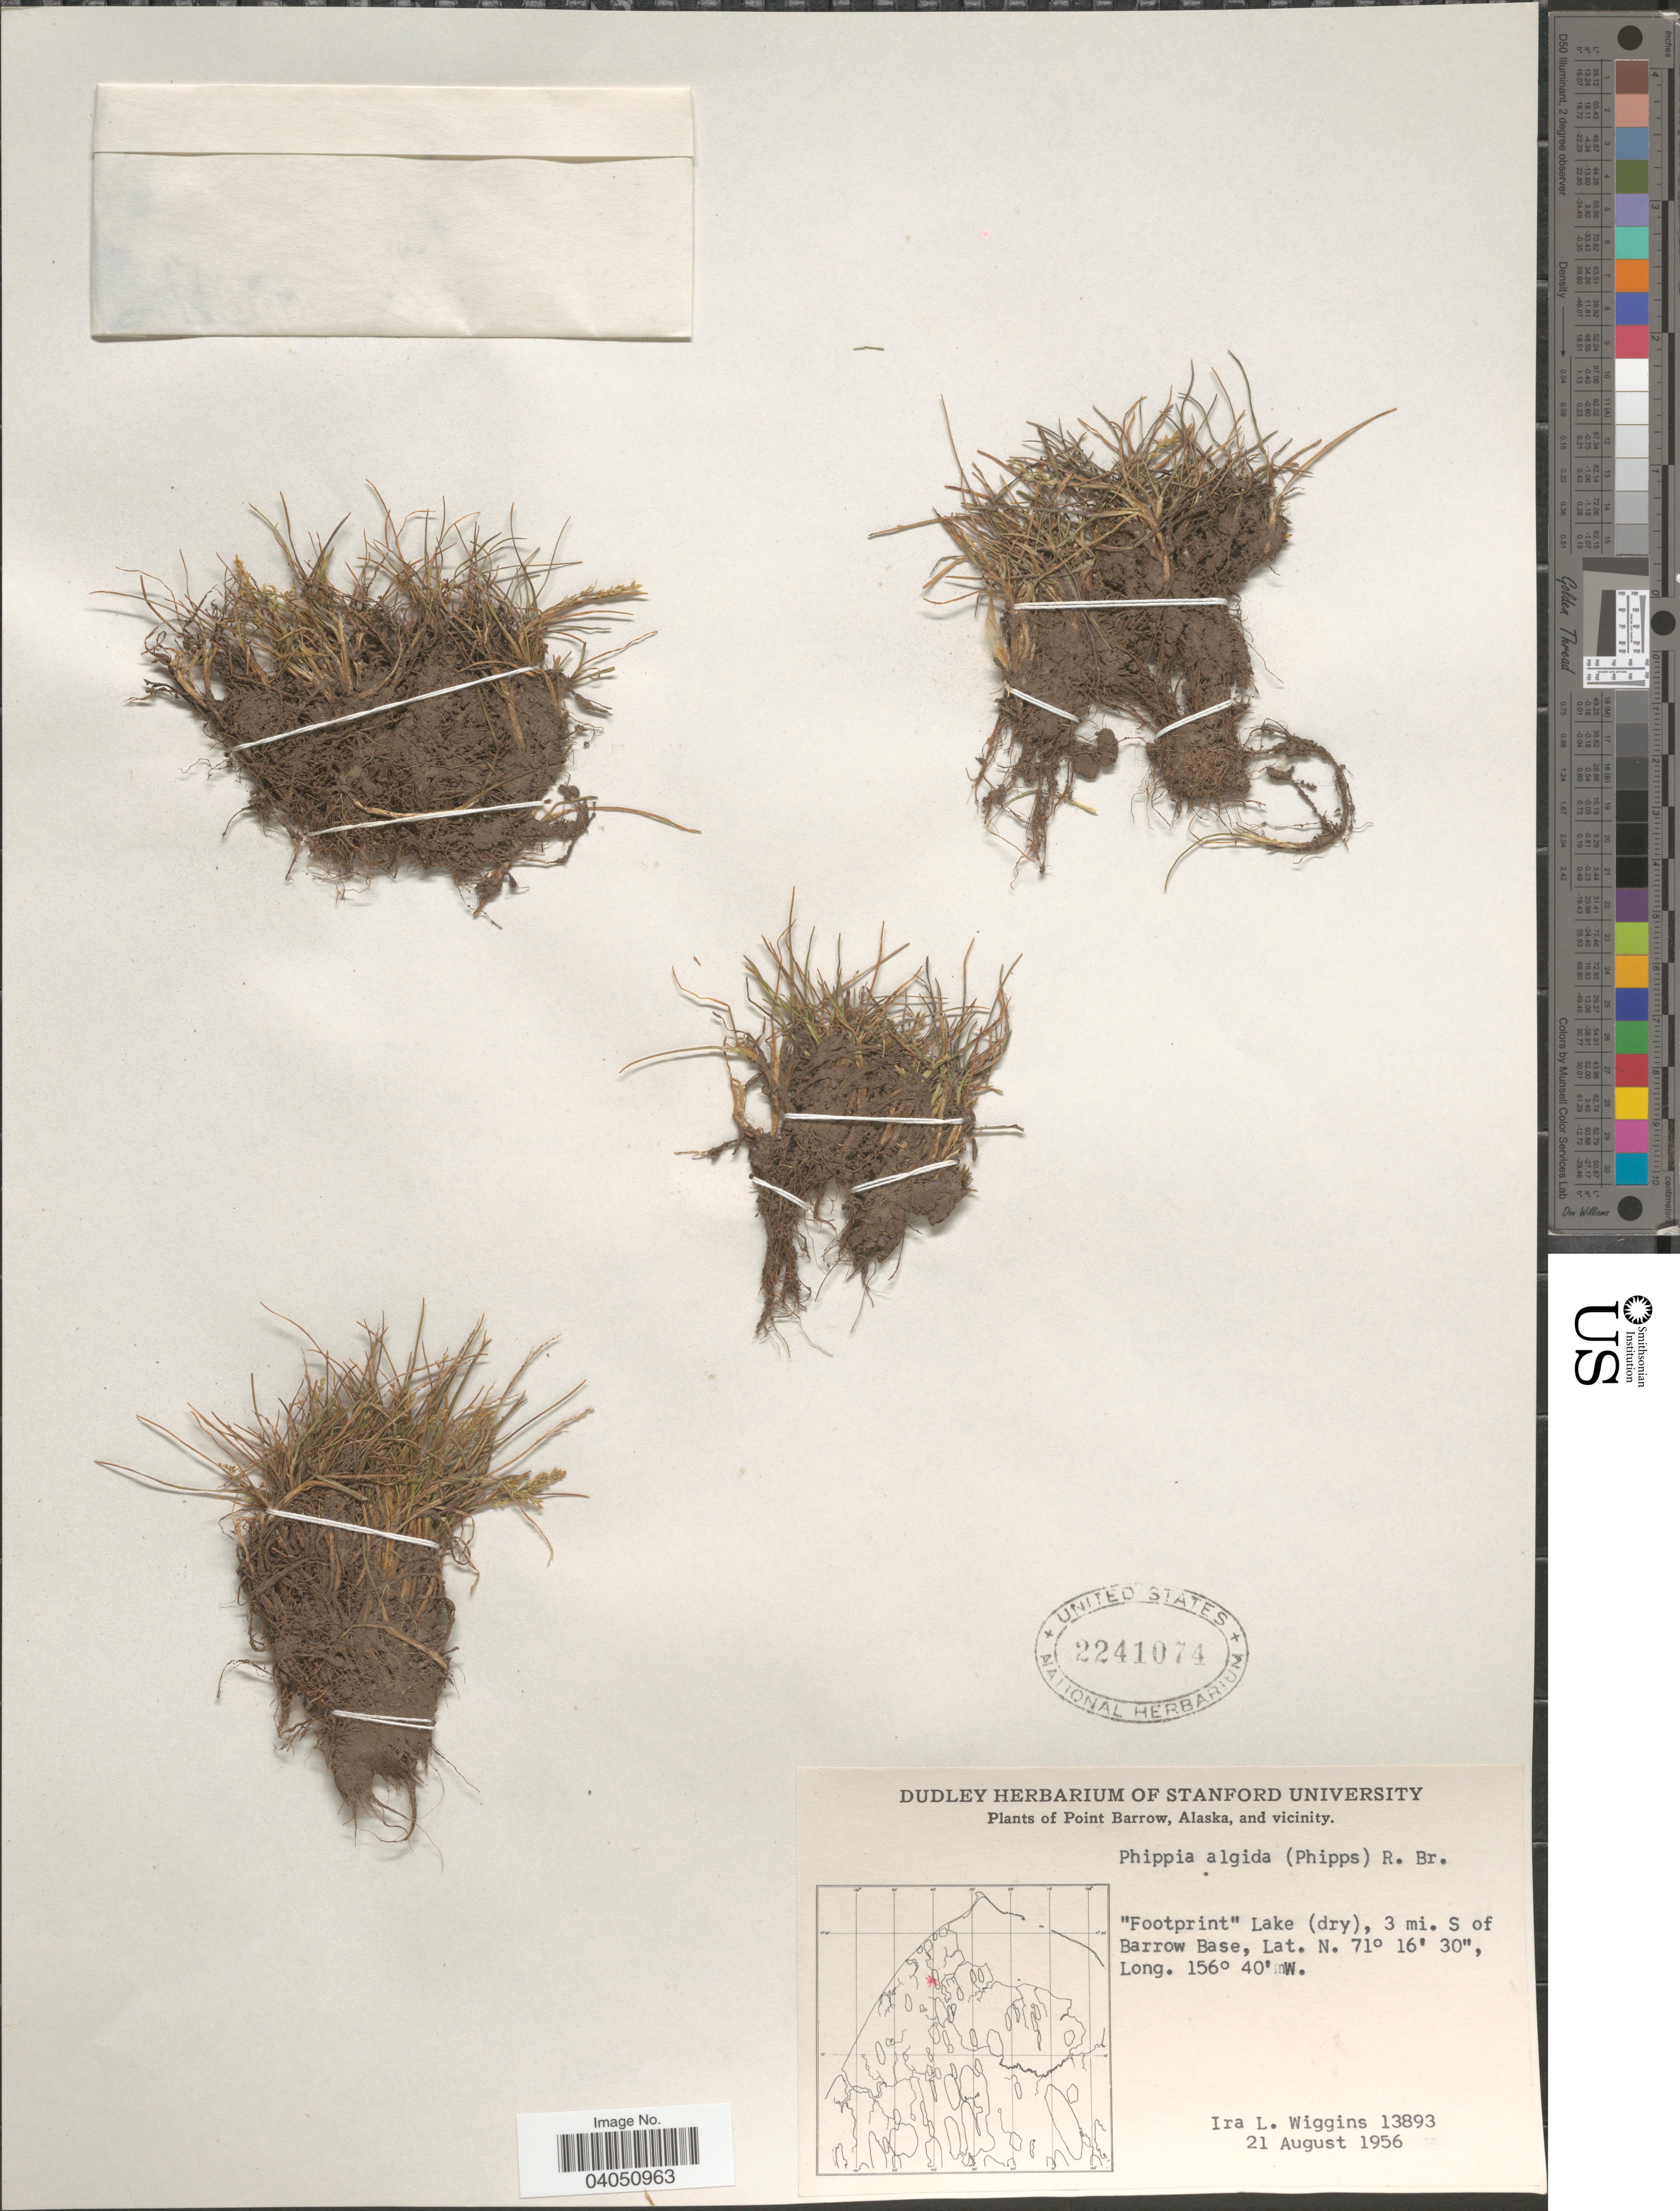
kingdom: Plantae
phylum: Tracheophyta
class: Liliopsida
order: Poales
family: Poaceae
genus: Phippsia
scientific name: Phippsia algida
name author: (Sol.) R. Br.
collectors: I. L. Wiggins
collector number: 13893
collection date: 1956-08-21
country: United States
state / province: Alaska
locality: Point Barrow, and vicinity. "Footprint" Lake (dry), 3 mi. S of Barrow Base.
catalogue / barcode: US 2241074